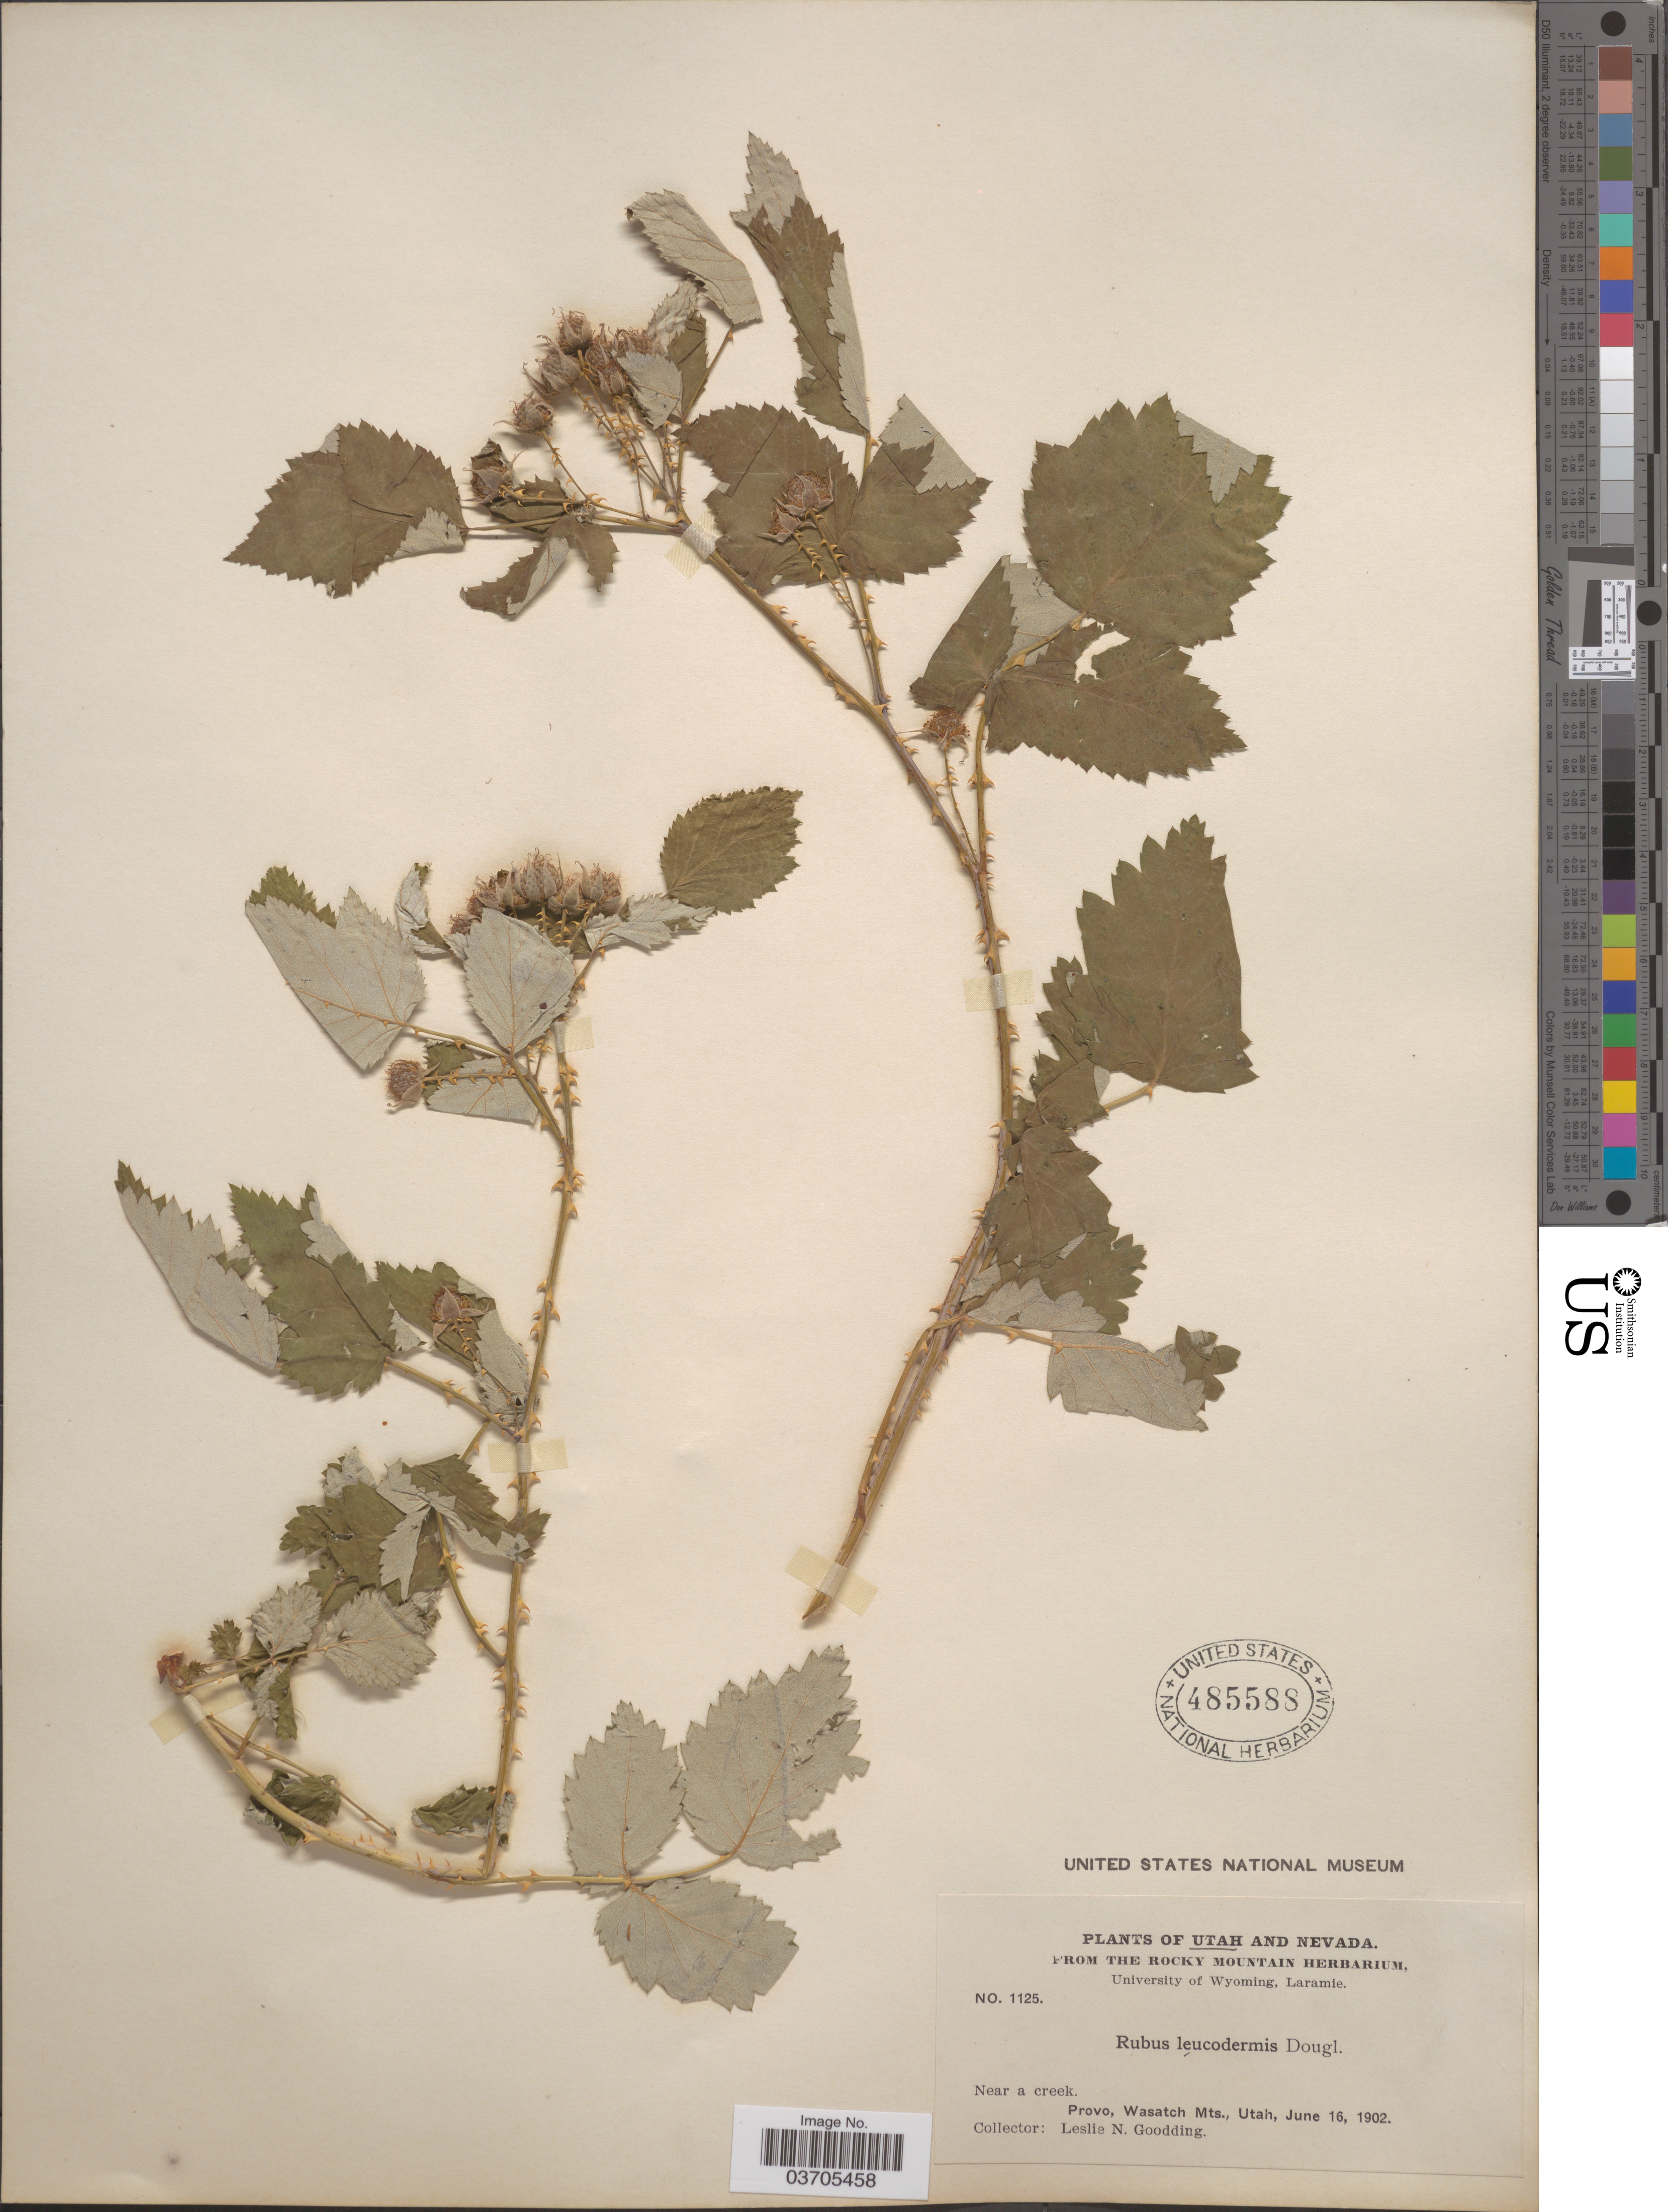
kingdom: Plantae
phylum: Tracheophyta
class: Magnoliopsida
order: Rosales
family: Rosaceae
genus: Rubus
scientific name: Rubus leucodermis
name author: Douglas ex Torr. & A. Gray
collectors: L. N. Goodding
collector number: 1125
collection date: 1902-06-16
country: United States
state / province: Utah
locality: Near a creek. Provo, Wasatch Mts.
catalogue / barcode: US 485588